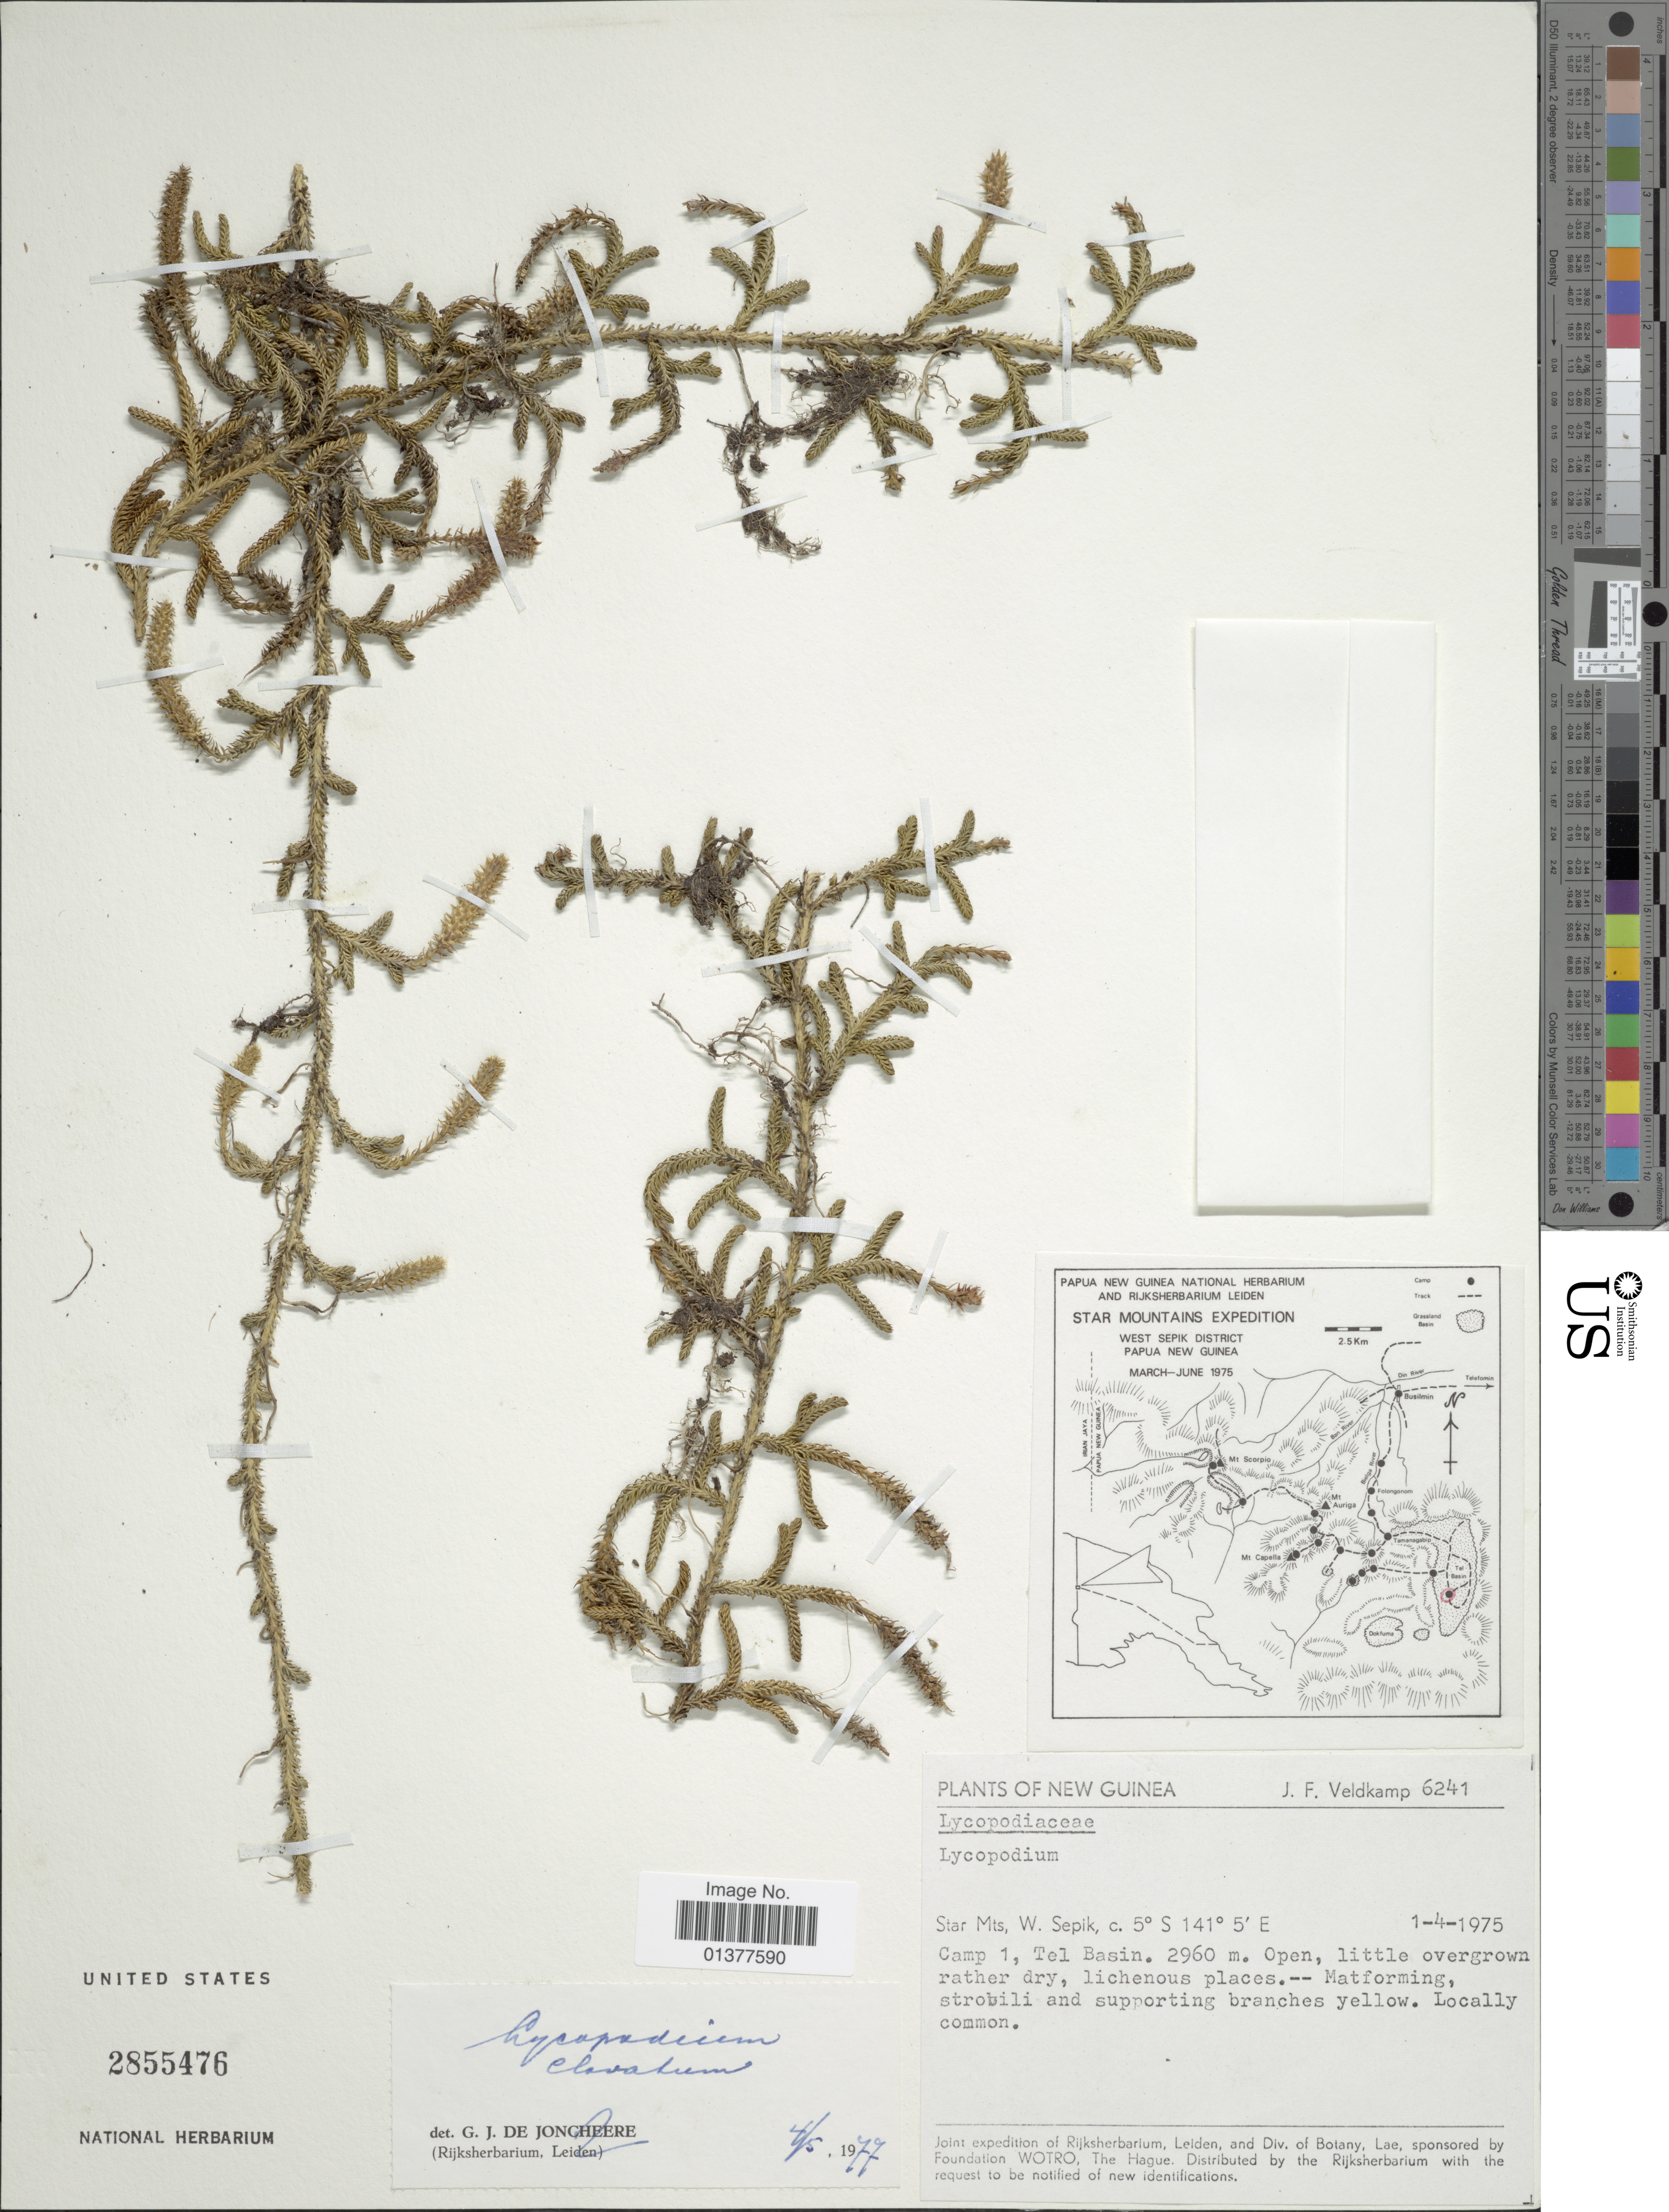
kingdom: Plantae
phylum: Tracheophyta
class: Lycopodiopsida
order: Lycopodiales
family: Lycopodiaceae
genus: Lycopodium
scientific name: Lycopodium papuanum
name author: Nessel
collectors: J. F. Veldkamp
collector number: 6241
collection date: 1975-04-01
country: Papua New Guinea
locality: Starr Mts., West Sepik, camp 1 , Tel Basin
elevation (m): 2960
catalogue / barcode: US 2855476